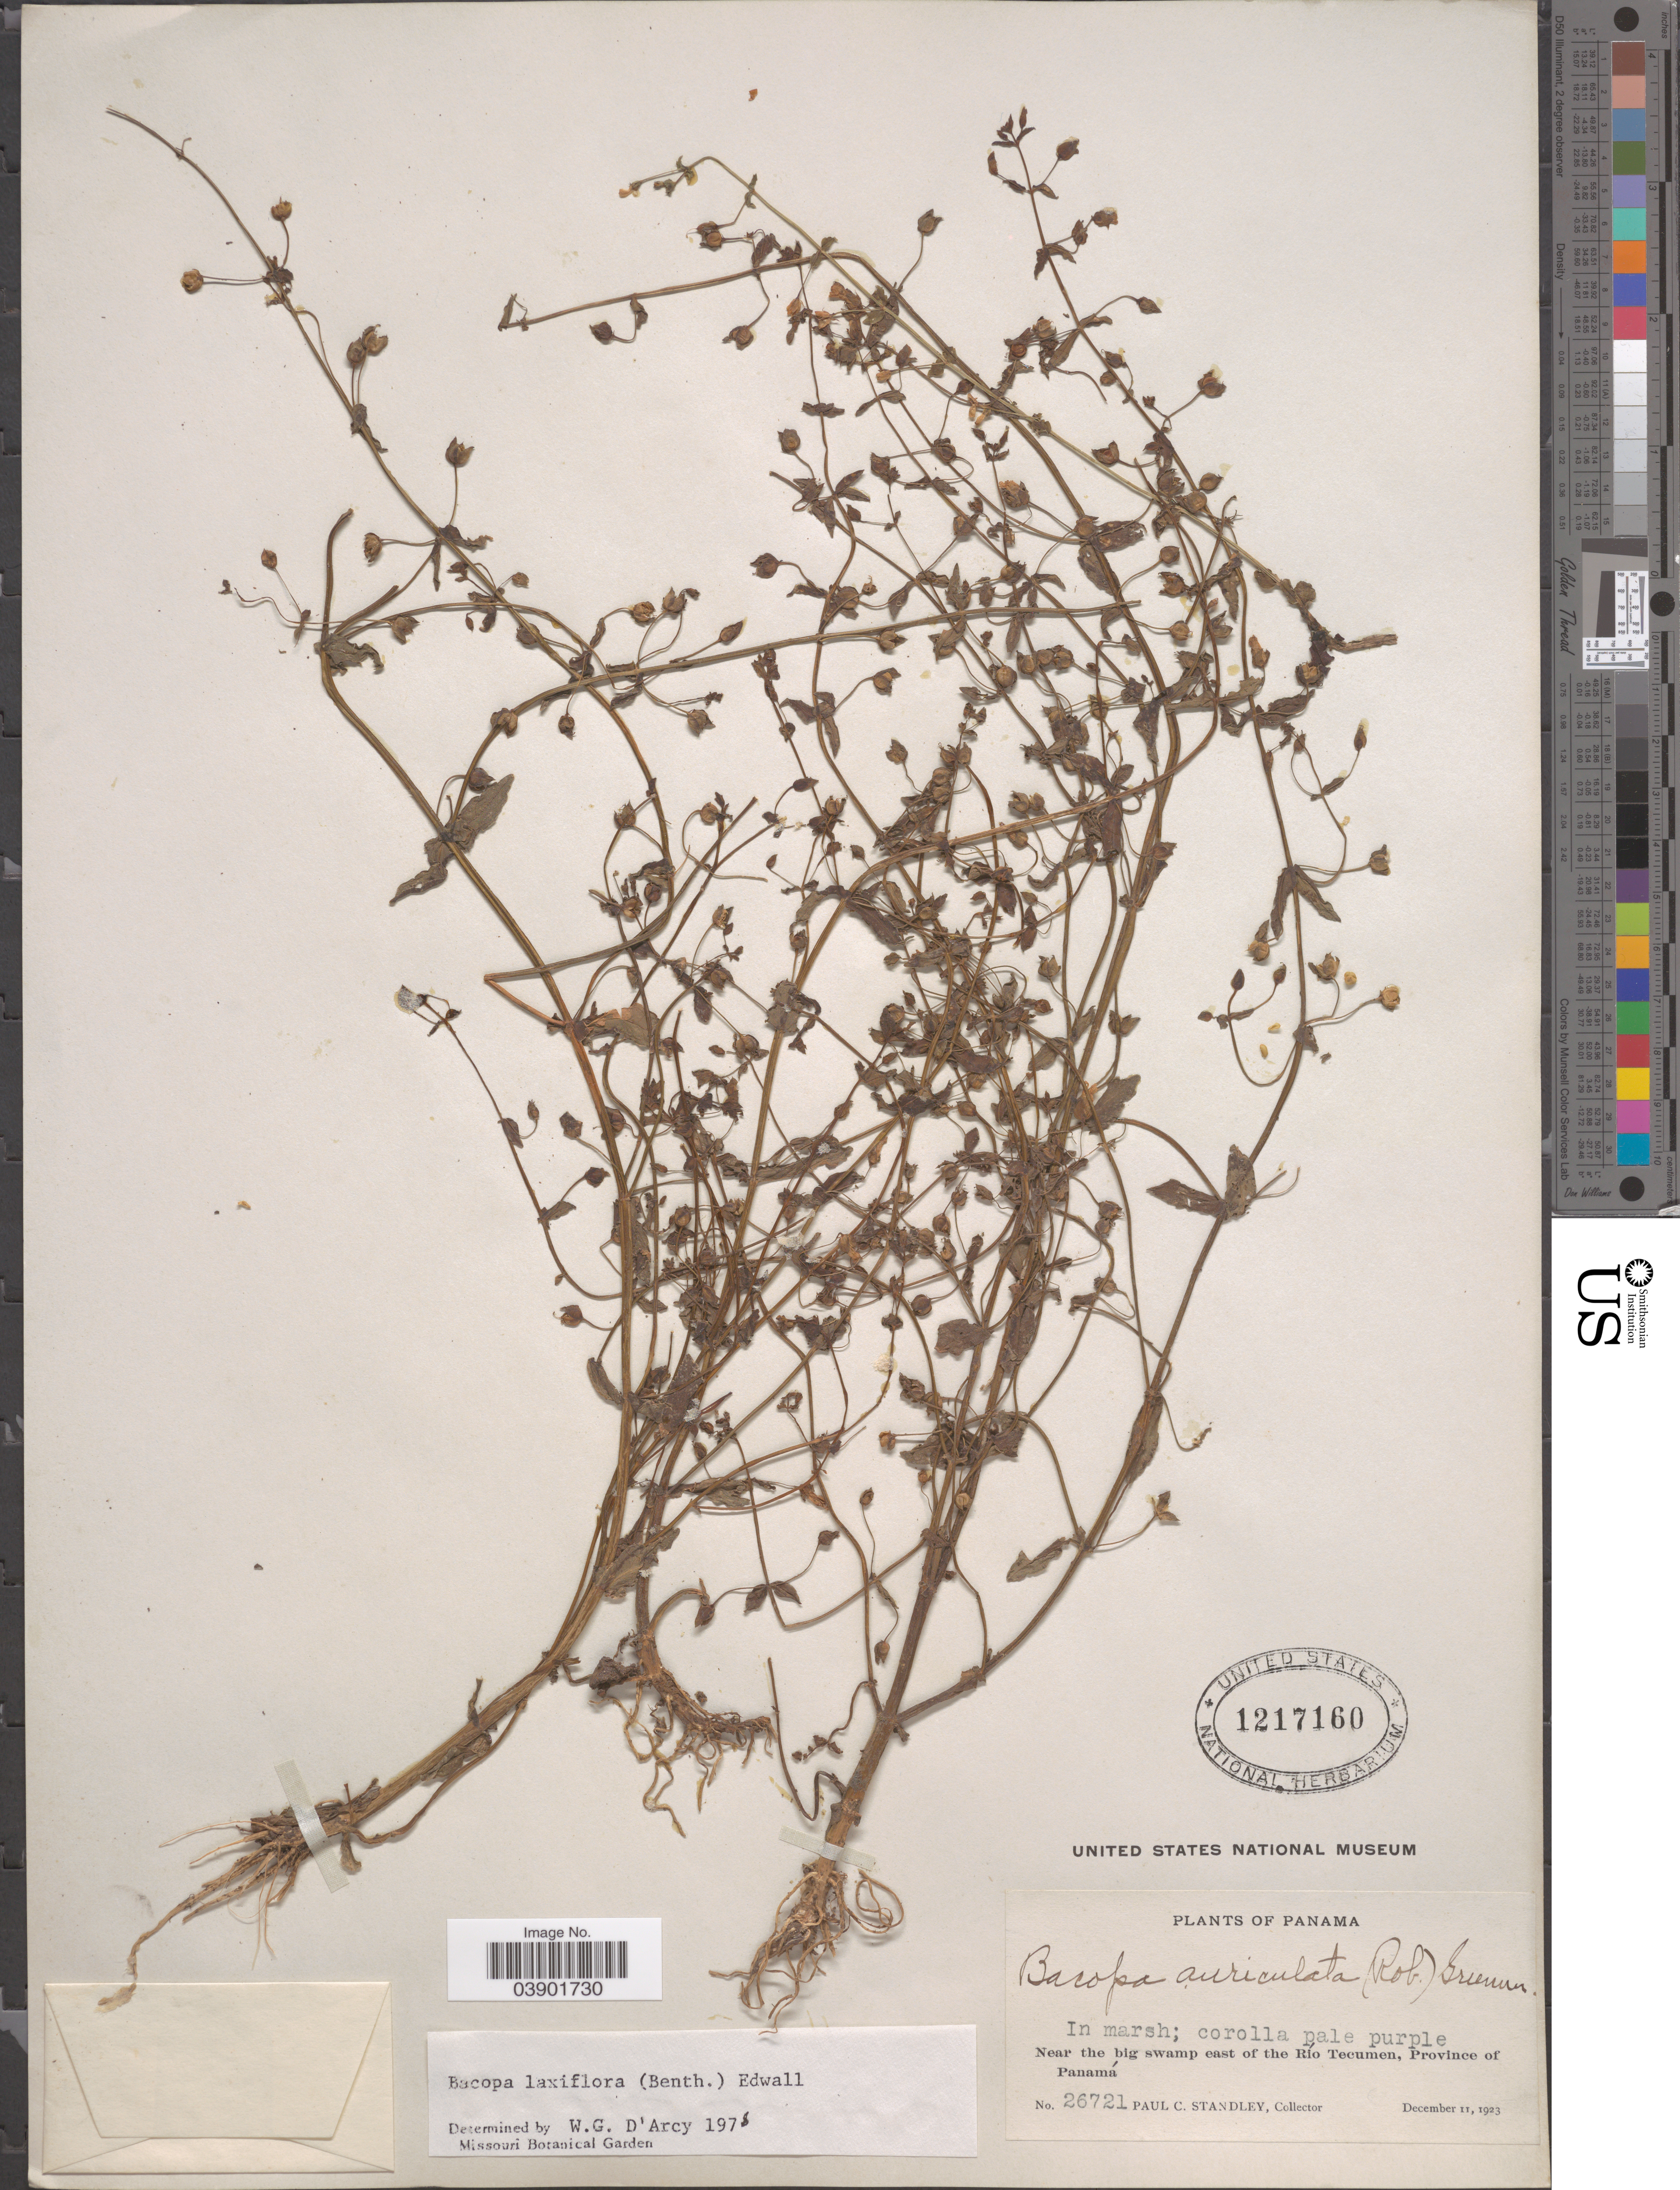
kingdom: Plantae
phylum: Tracheophyta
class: Magnoliopsida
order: Lamiales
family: Plantaginaceae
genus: Bacopa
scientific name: Bacopa laxiflora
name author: (Benth.) Wettst. ex Edwall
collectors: P. C. Standley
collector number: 26721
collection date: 1923-12-11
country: Panama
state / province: Panamá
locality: Near the big swamp east of the Río Tecumen.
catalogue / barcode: US 1217160